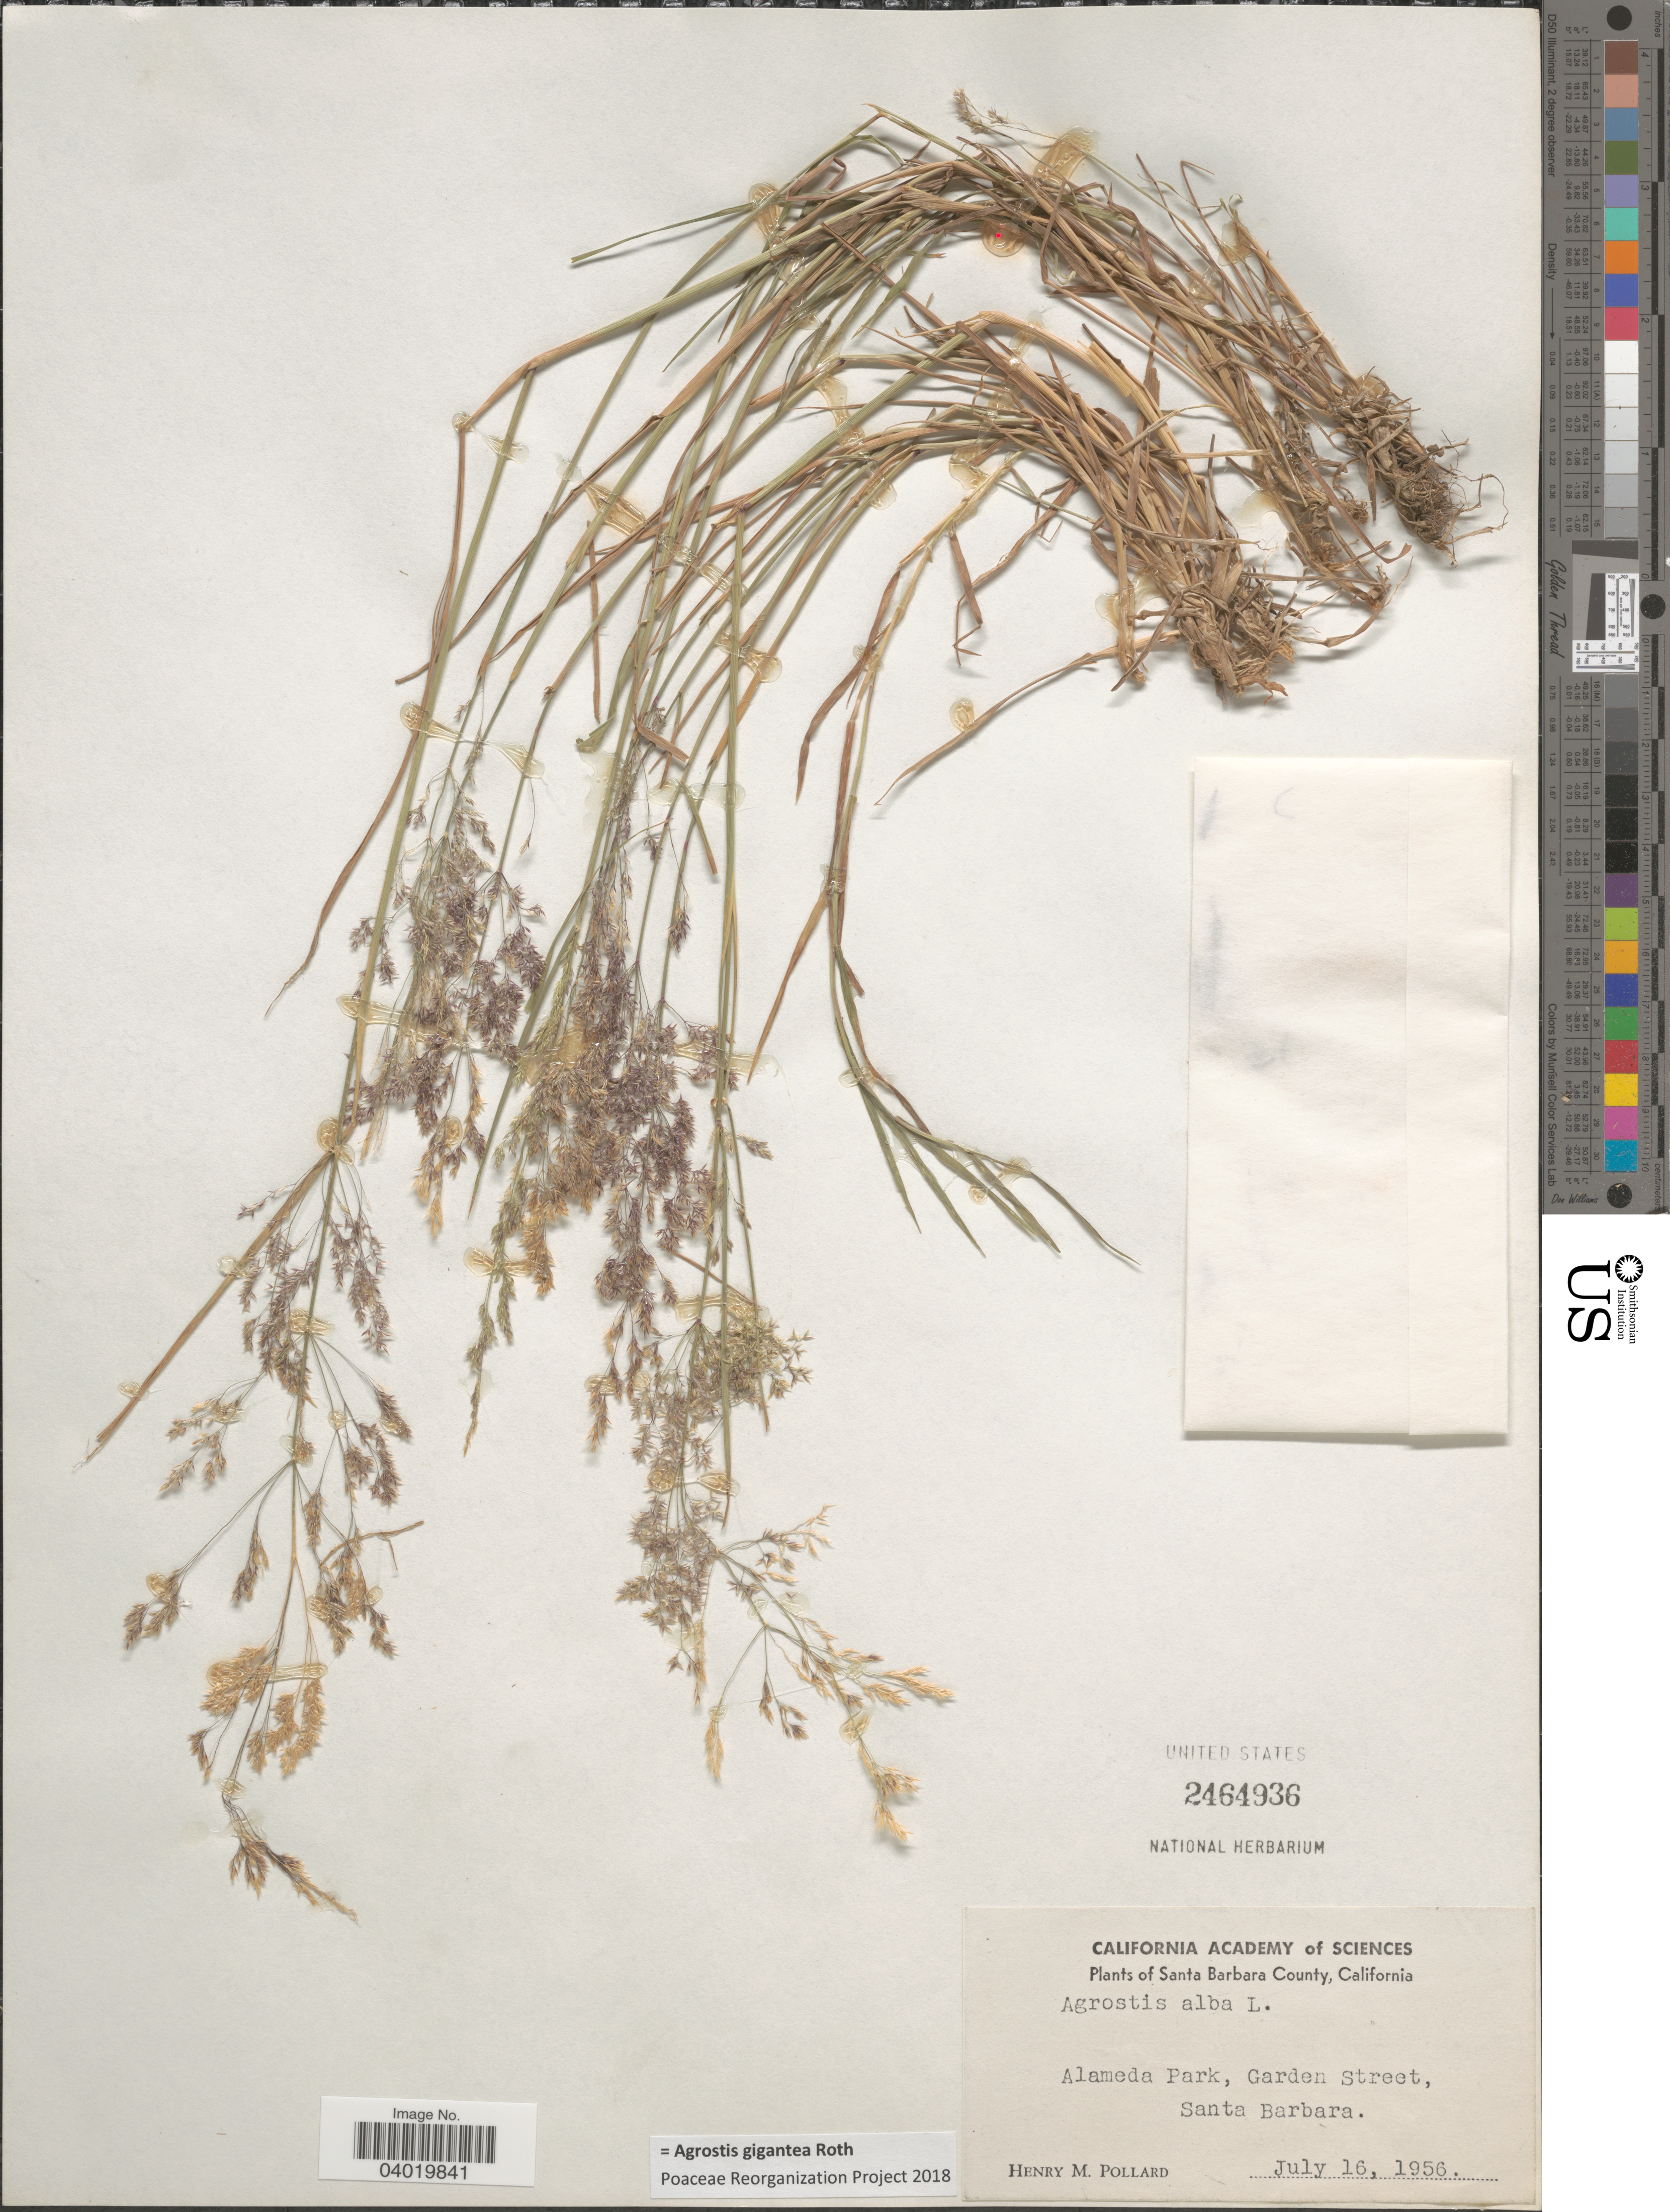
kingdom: Plantae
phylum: Tracheophyta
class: Liliopsida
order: Poales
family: Poaceae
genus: Agrostis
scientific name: Agrostis gigantea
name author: Roth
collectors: H. M. Pollard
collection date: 1956-07-16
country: United States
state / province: California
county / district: Santa Barbara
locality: Santa Barbara County. Alameda Park, Garden Street, Santa Barbara.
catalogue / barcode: US 2464936